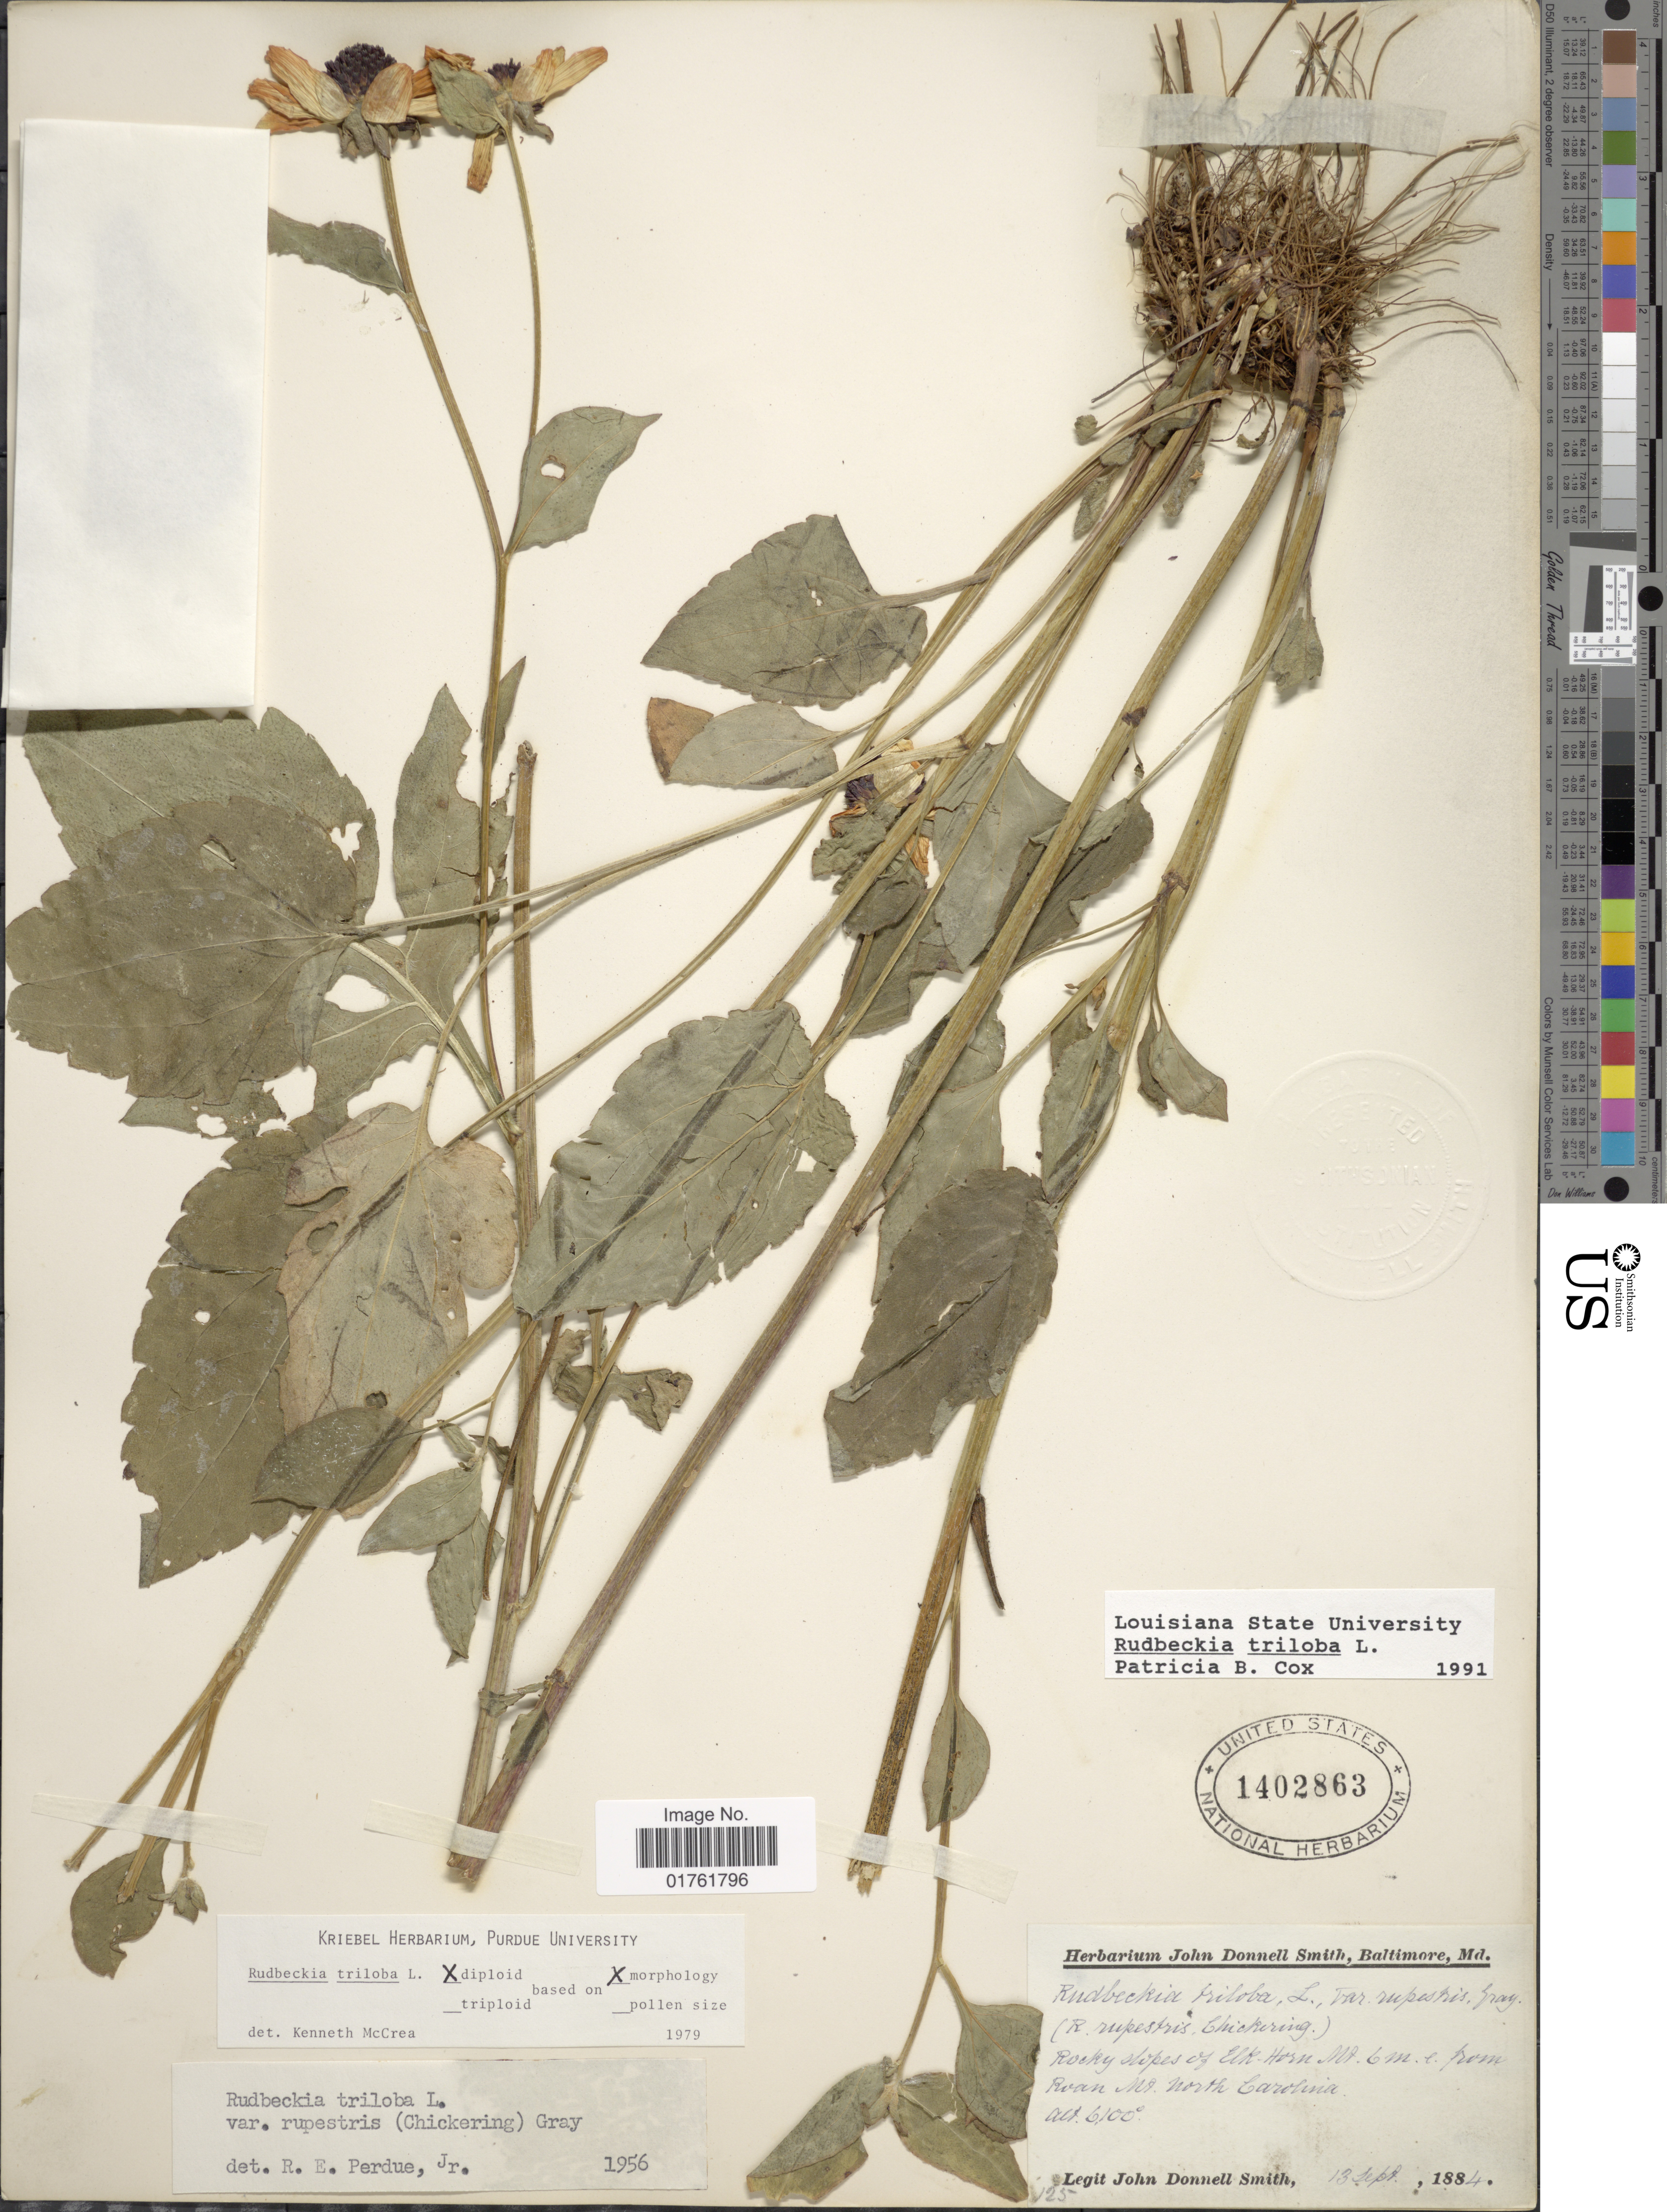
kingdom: Plantae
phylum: Tracheophyta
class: Magnoliopsida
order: Asterales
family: Asteraceae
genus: Rudbeckia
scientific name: Rudbeckia triloba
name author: L.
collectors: J. Donnell Smith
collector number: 125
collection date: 1884-09-13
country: United States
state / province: North Carolina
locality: Rocky slopes of Elk Horn Mt C. m.e. from Roan Mt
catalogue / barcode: US 1402863